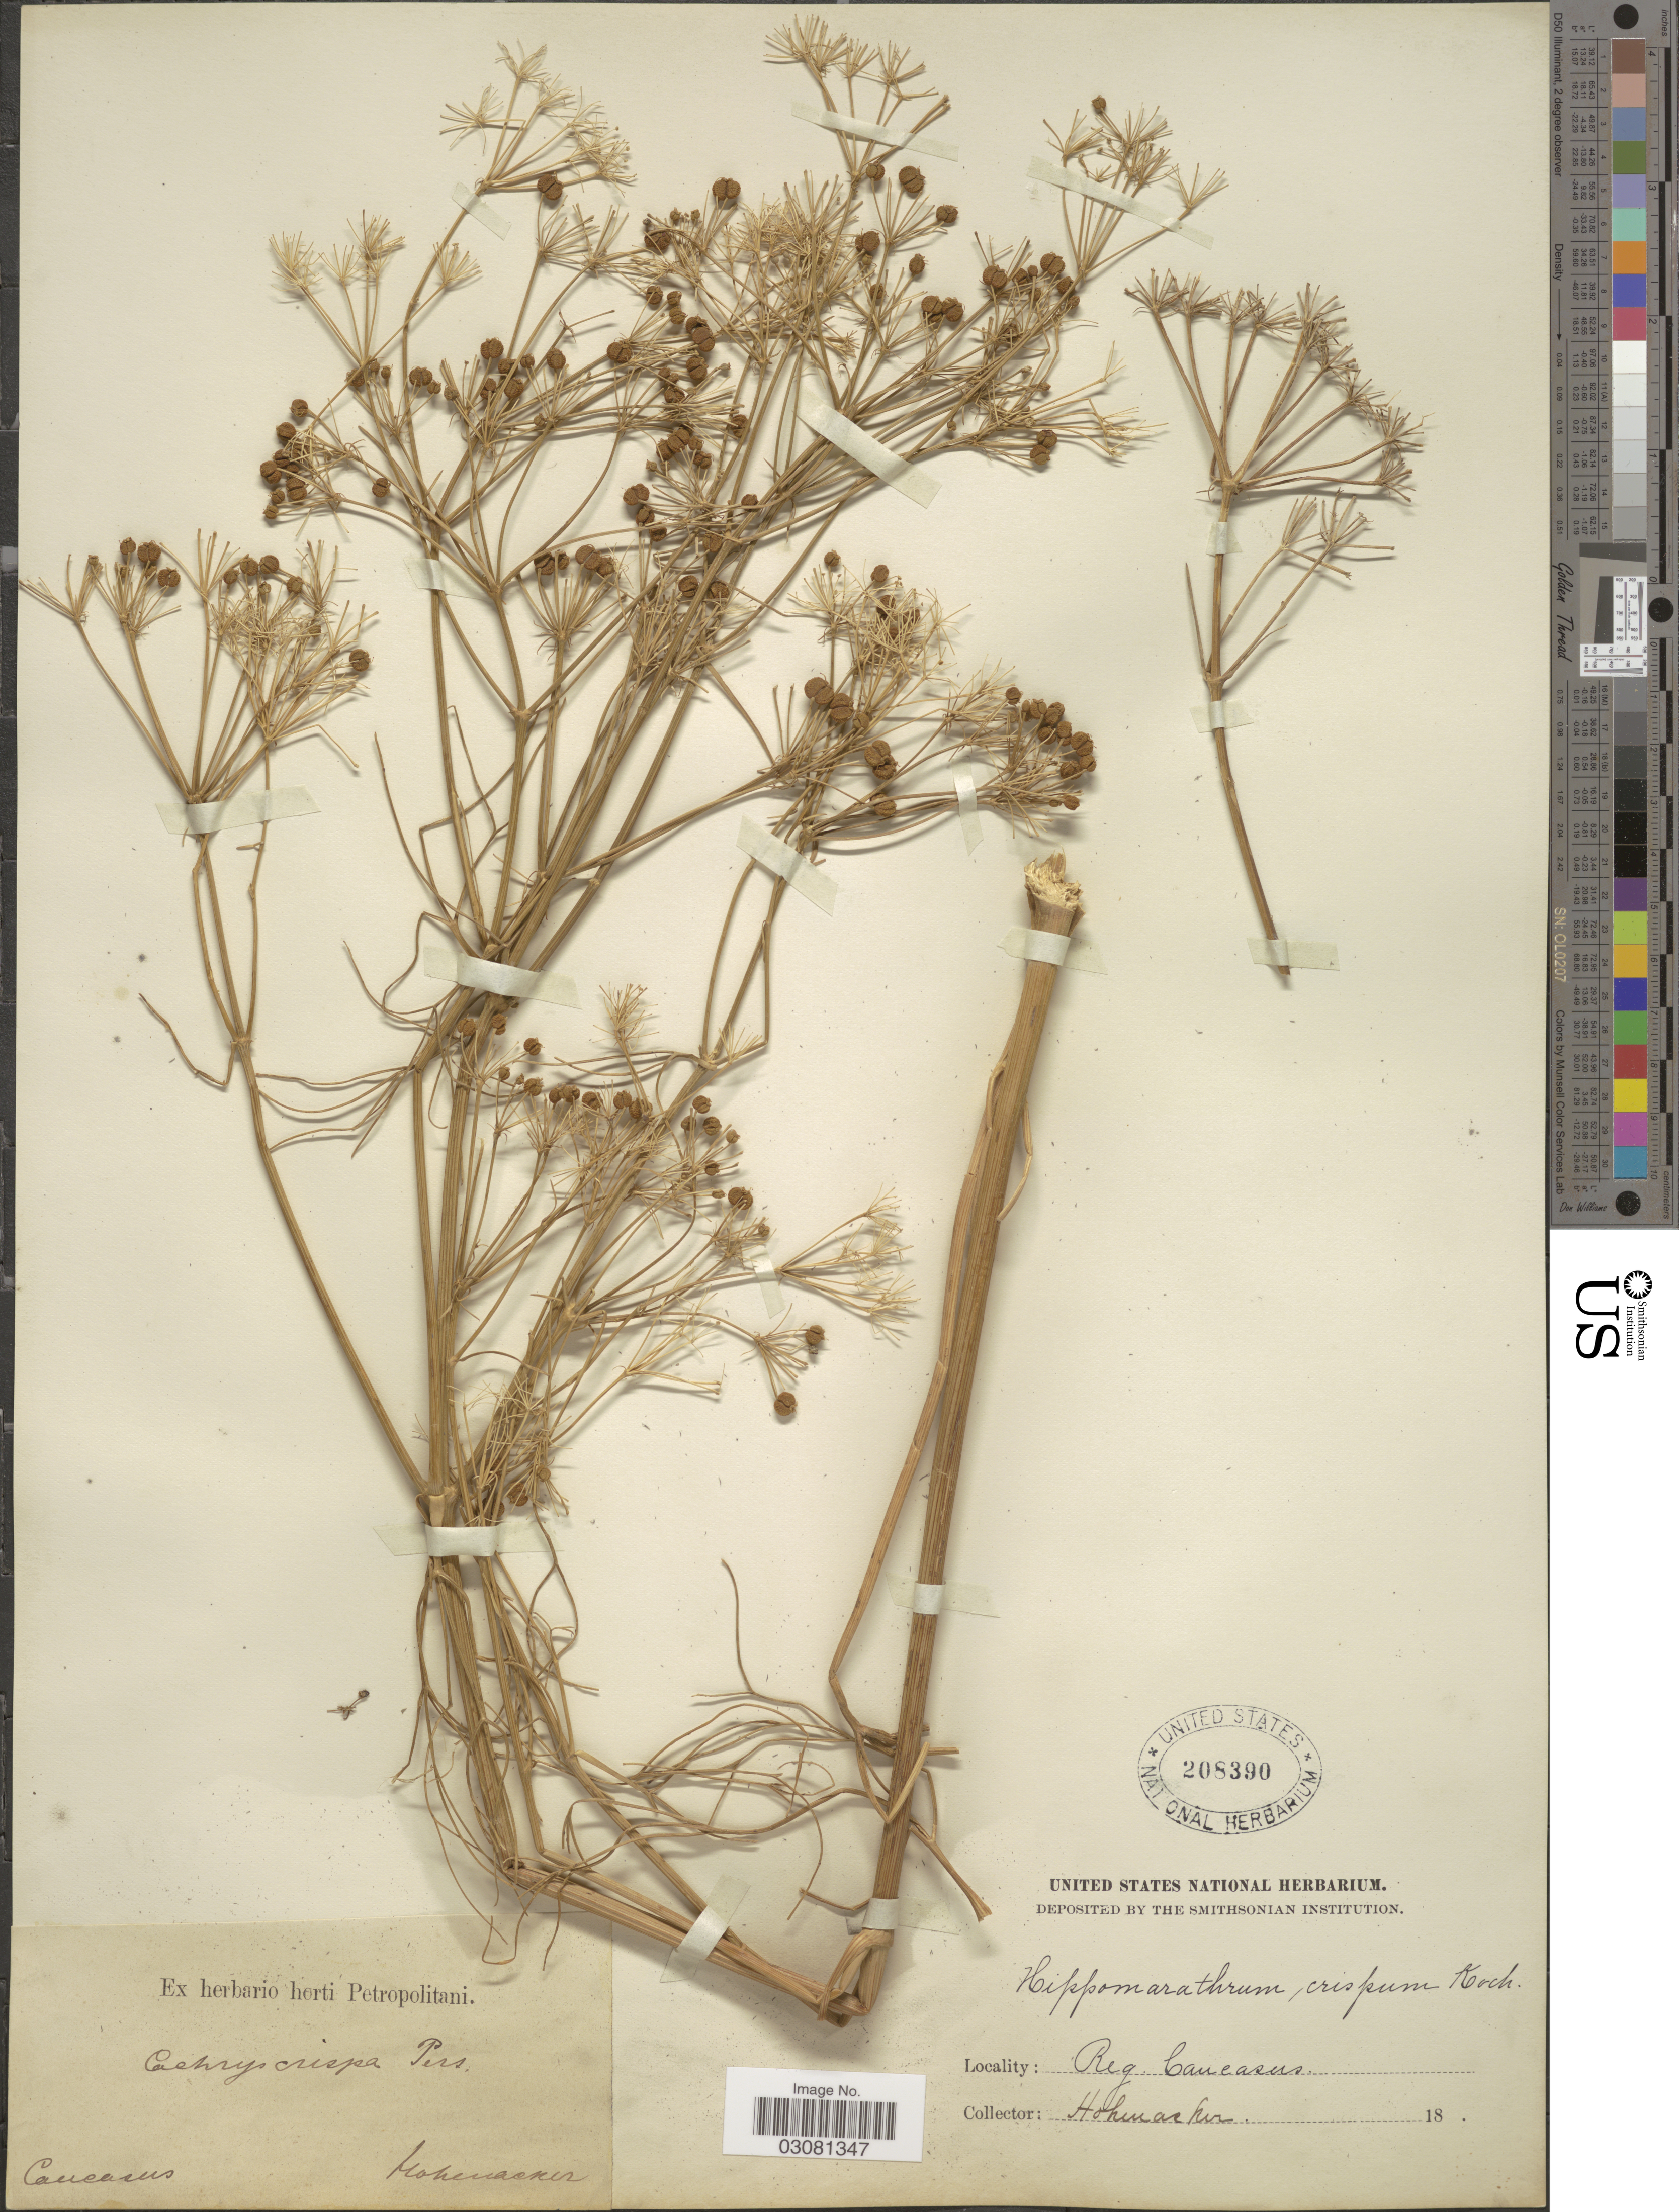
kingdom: Plantae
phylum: Tracheophyta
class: Magnoliopsida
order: Apiales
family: Apiaceae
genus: Hippomarathrum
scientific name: Hippomarathrum microcarpum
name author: Petrov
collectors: Hohenacker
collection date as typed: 18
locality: Reg. Caucasus.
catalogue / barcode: US 208390